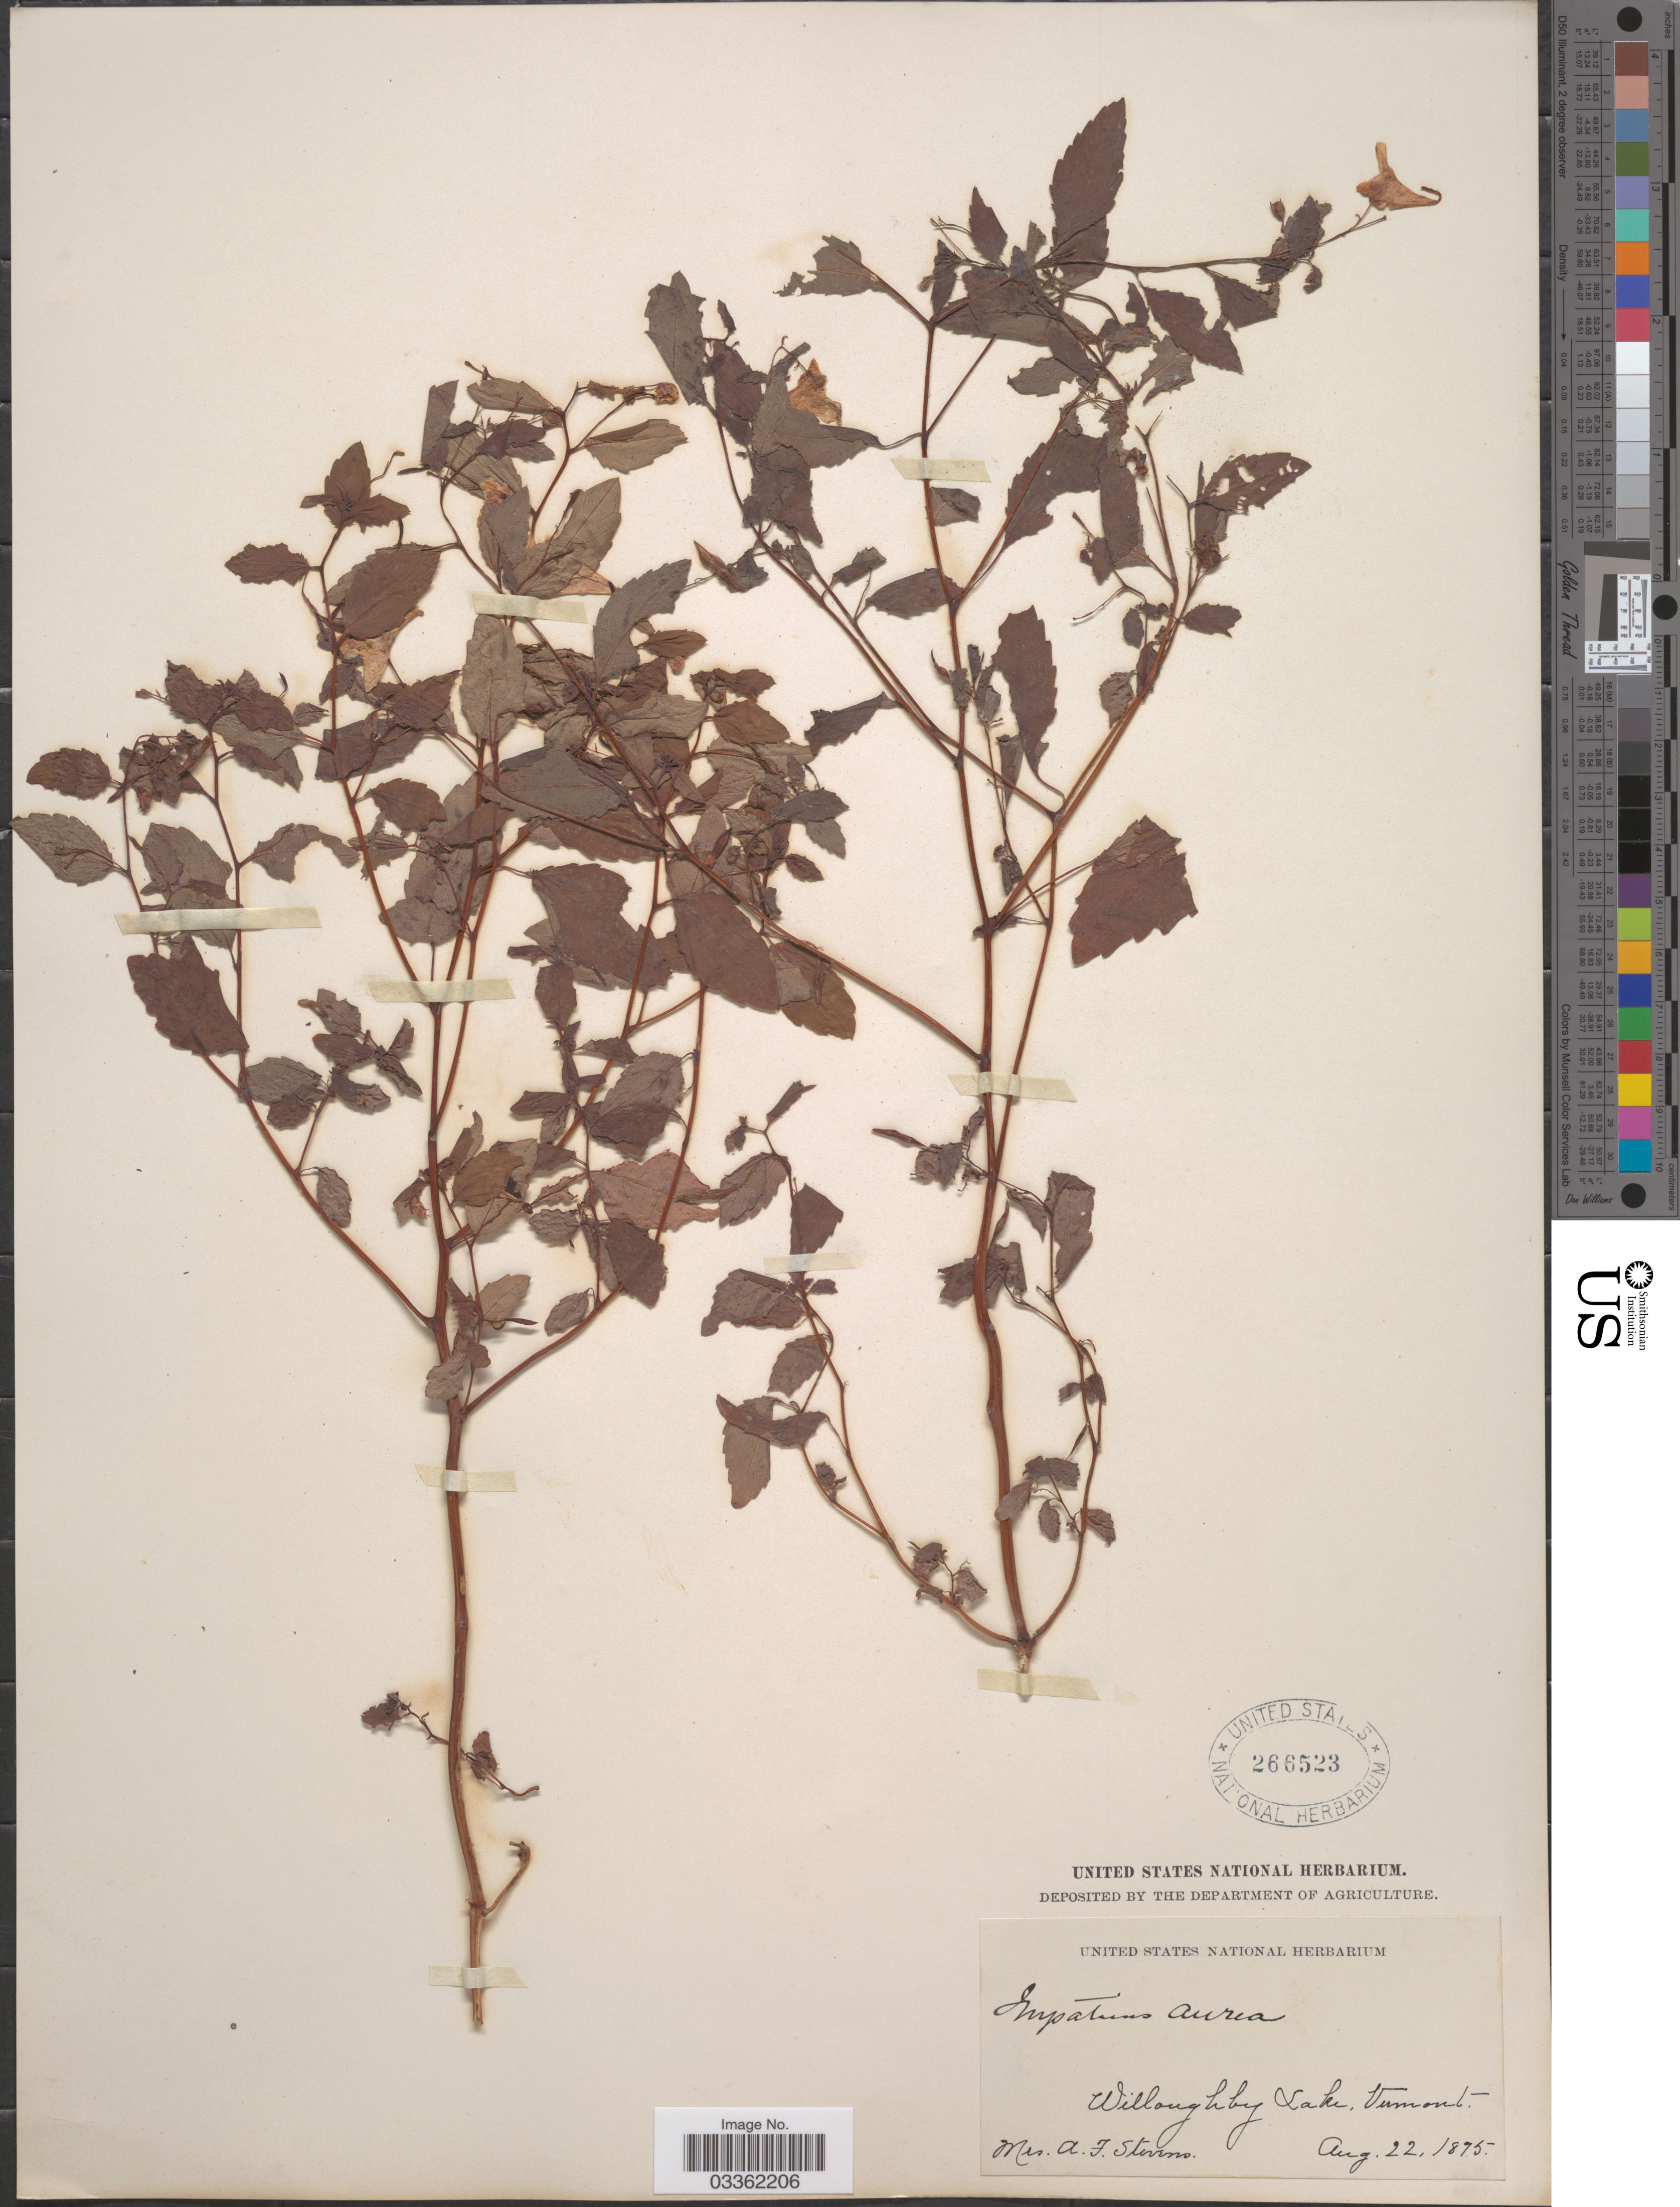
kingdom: Plantae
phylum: Tracheophyta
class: Magnoliopsida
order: Ericales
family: Balsaminaceae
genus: Impatiens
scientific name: Impatiens capensis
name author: Meerb.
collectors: A. Stevens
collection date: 1895-08-22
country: United States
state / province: Vermont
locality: Willoughby Lake.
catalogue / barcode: US 266523